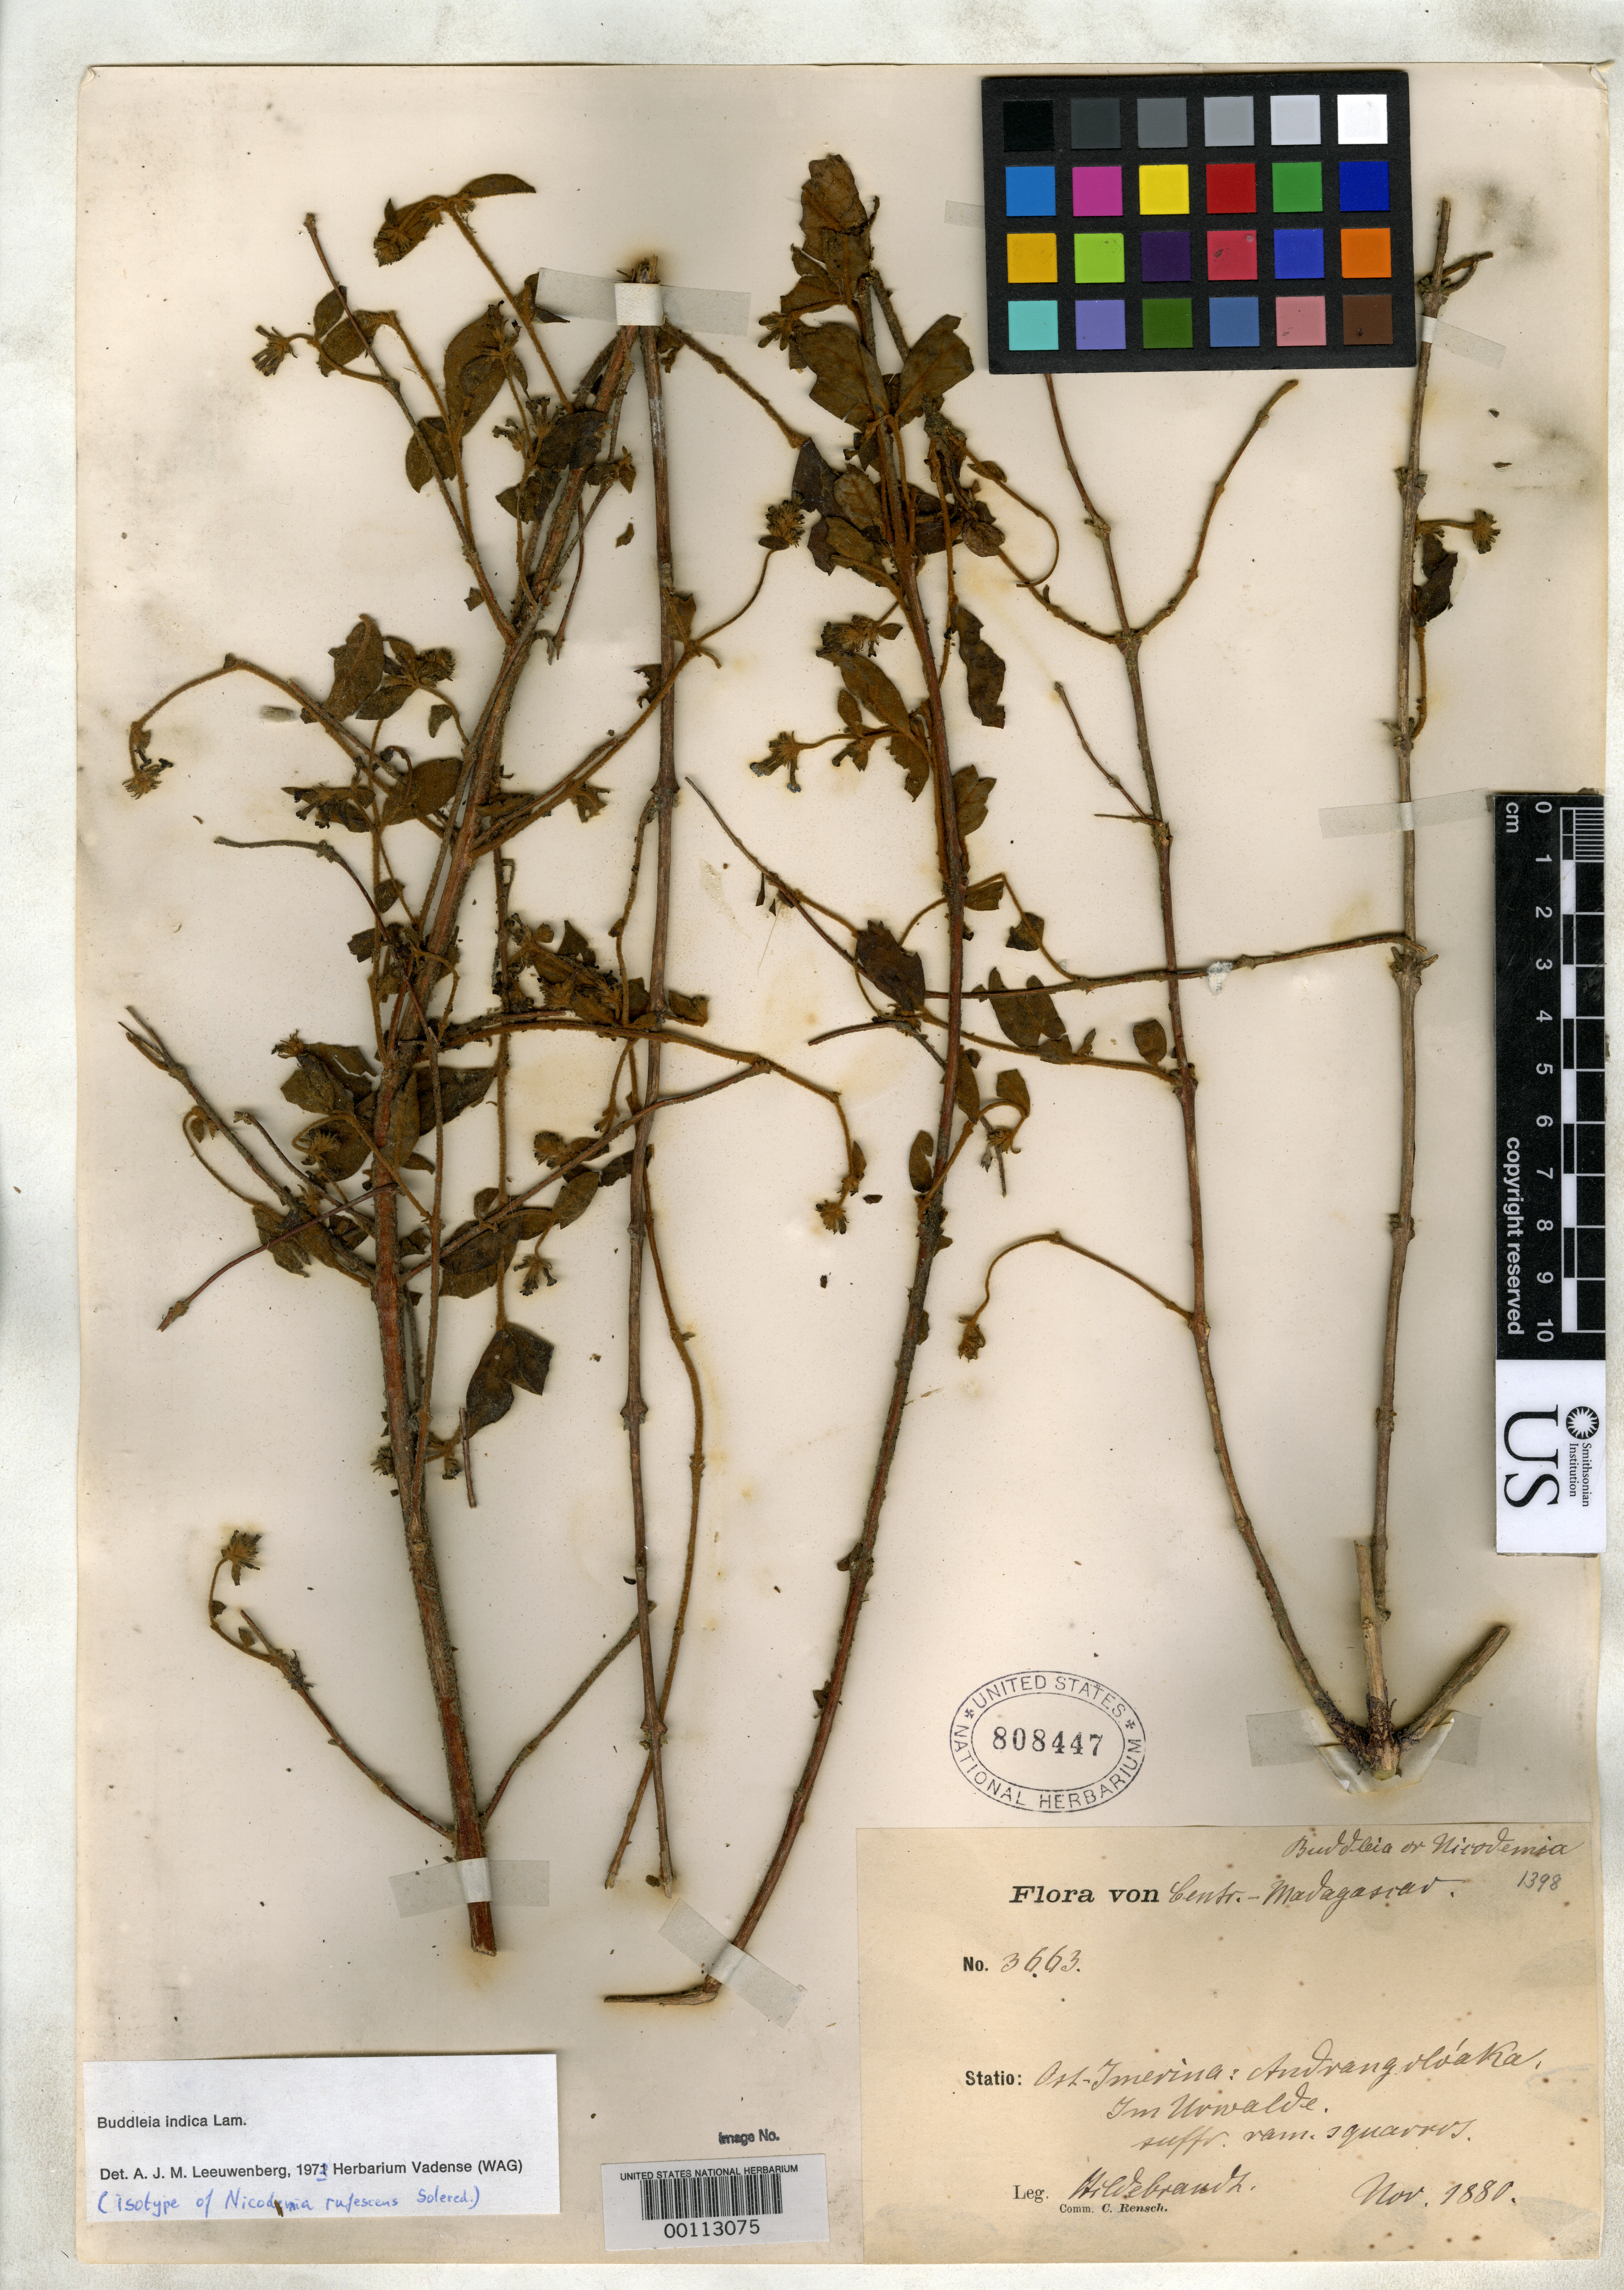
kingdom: Plantae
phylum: Tracheophyta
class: Magnoliopsida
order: Lamiales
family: Scrophulariaceae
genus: Nicodemia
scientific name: Nicodemia rufescens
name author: Soler.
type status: Isotype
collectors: J. Hildebrandt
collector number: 3663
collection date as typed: Nov 1880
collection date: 1880-11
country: Madagascar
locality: Ost-Imerina, Andragoloaka, im Urwald Innern.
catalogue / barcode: US 808447